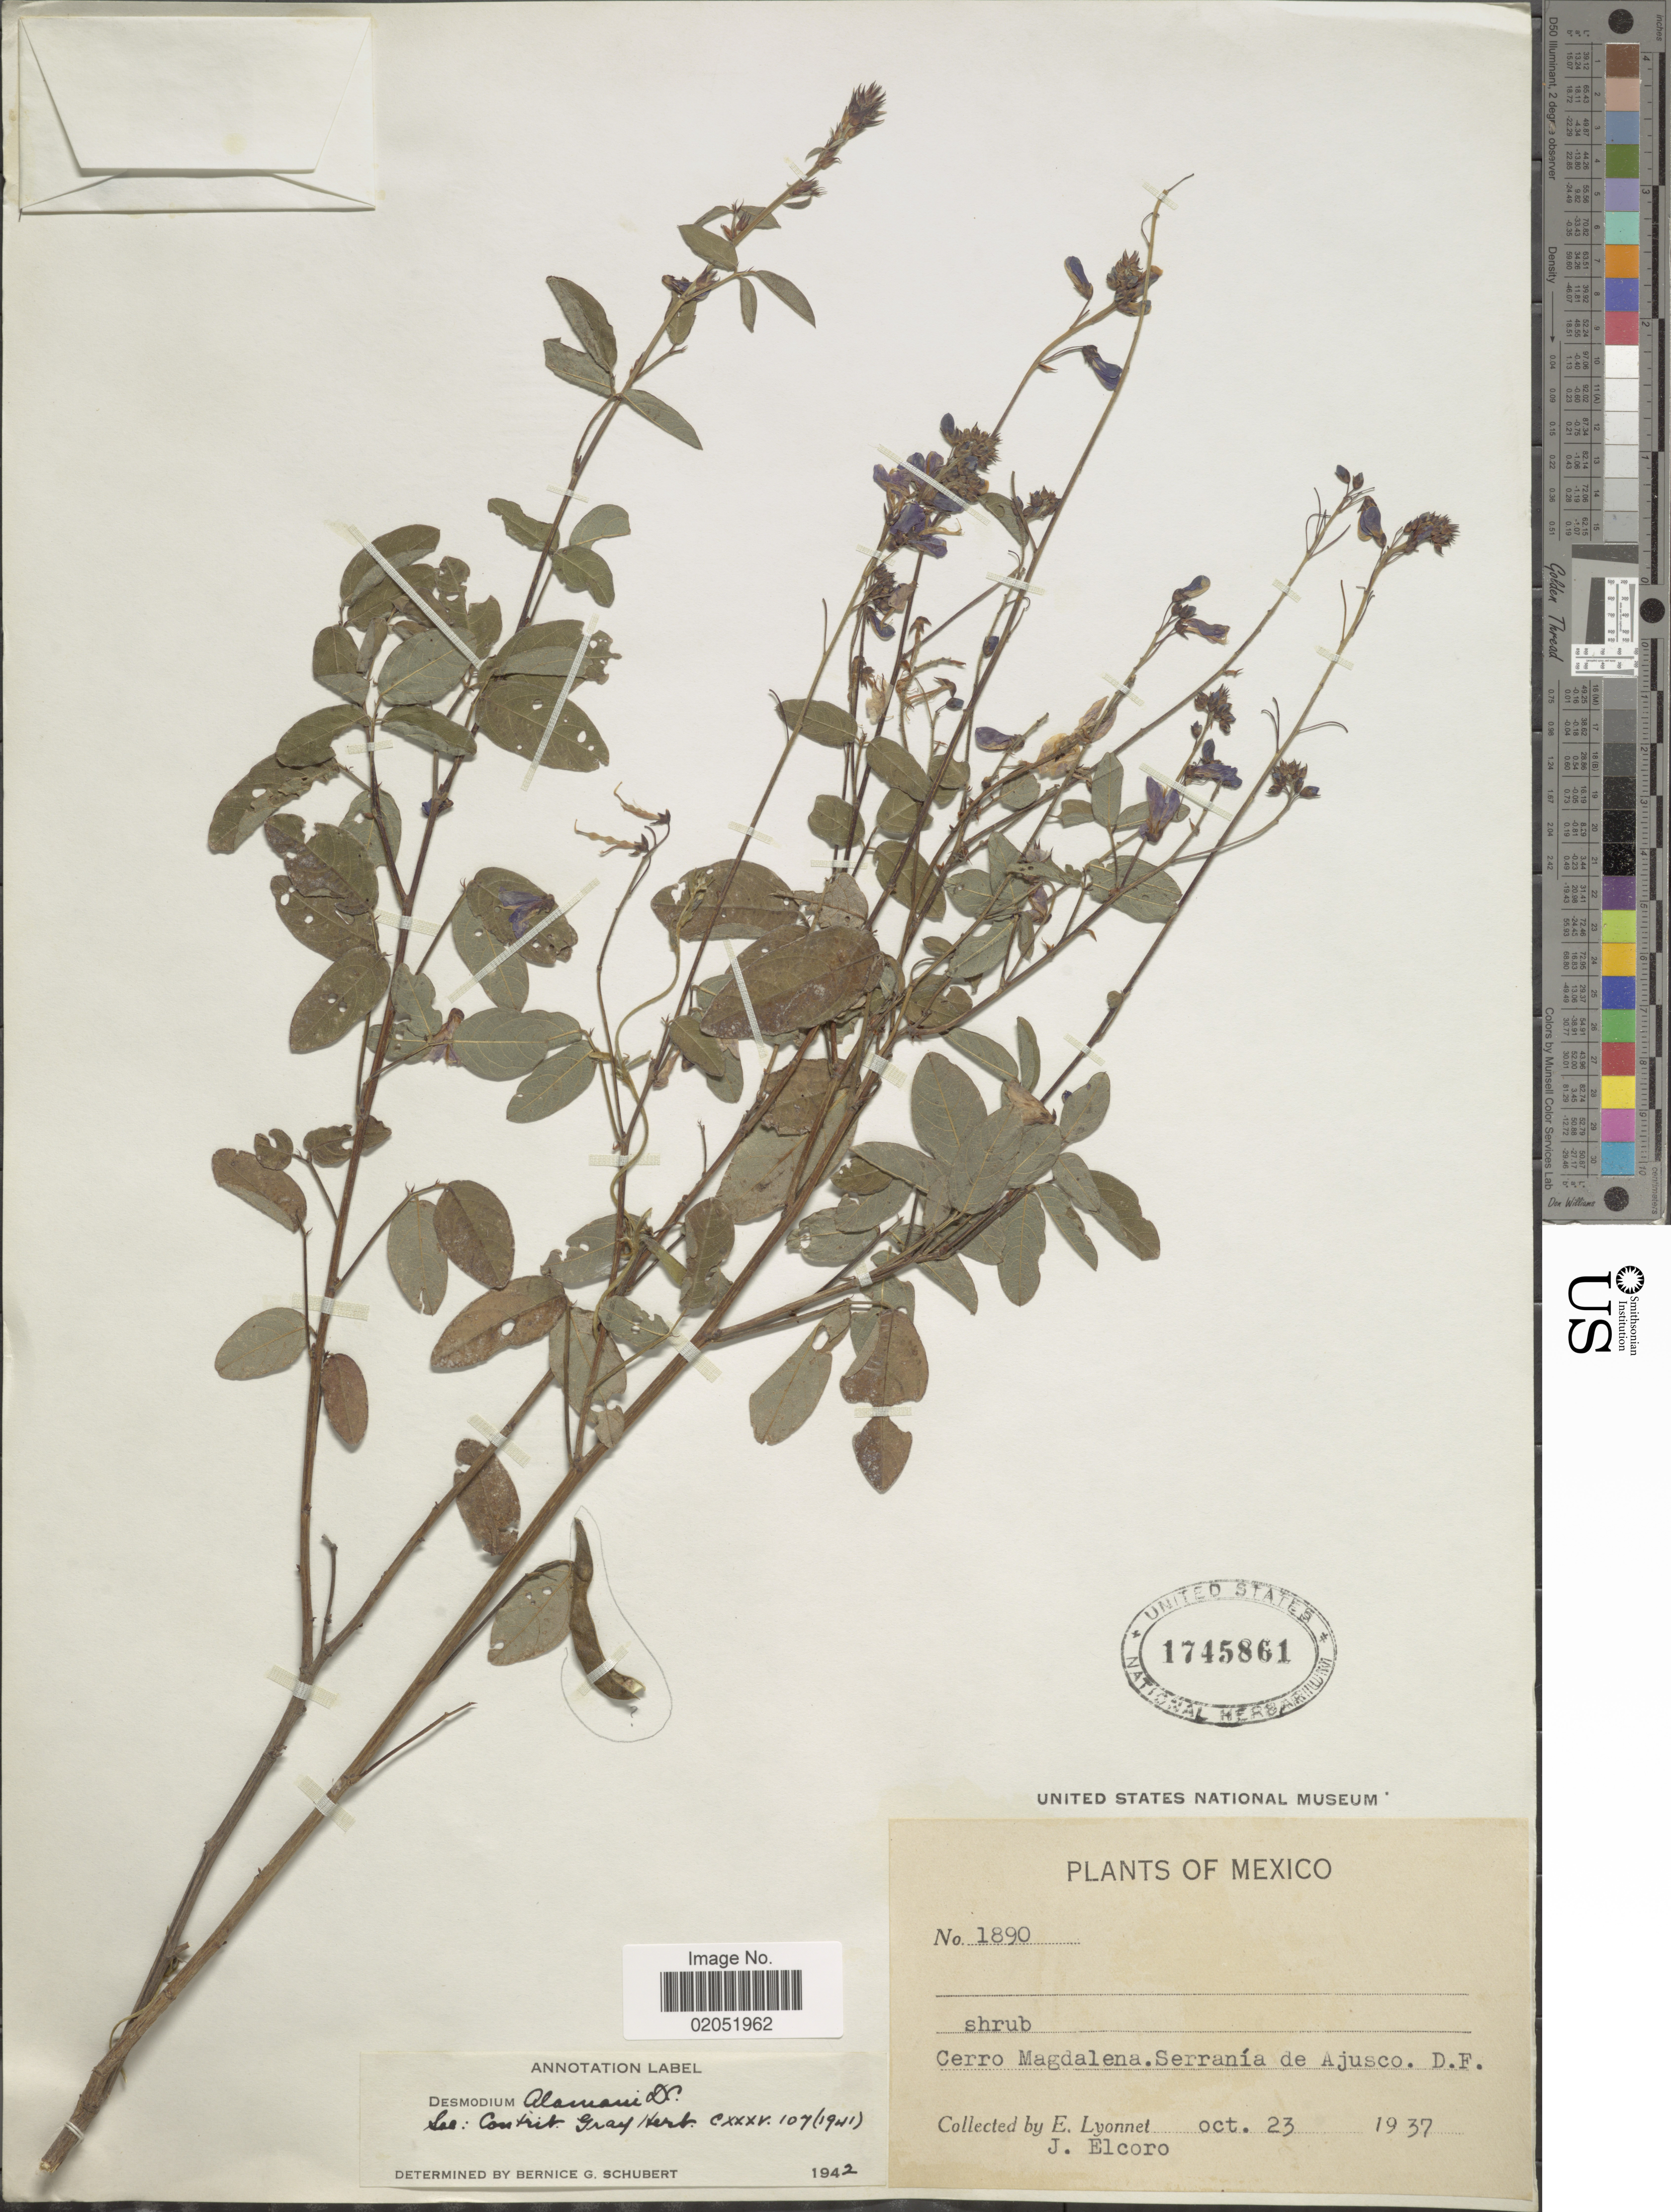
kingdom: Plantae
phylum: Tracheophyta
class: Magnoliopsida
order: Fabales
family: Fabaceae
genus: Desmodium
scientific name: Desmodium alamanii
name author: DC.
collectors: E. Lyonnet & J. Elcoro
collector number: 1890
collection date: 1937-10-23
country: Mexico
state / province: Distrito Federal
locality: Cerro Magdalena, Serrania de Ajusco, D.F.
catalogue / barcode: US 17458561